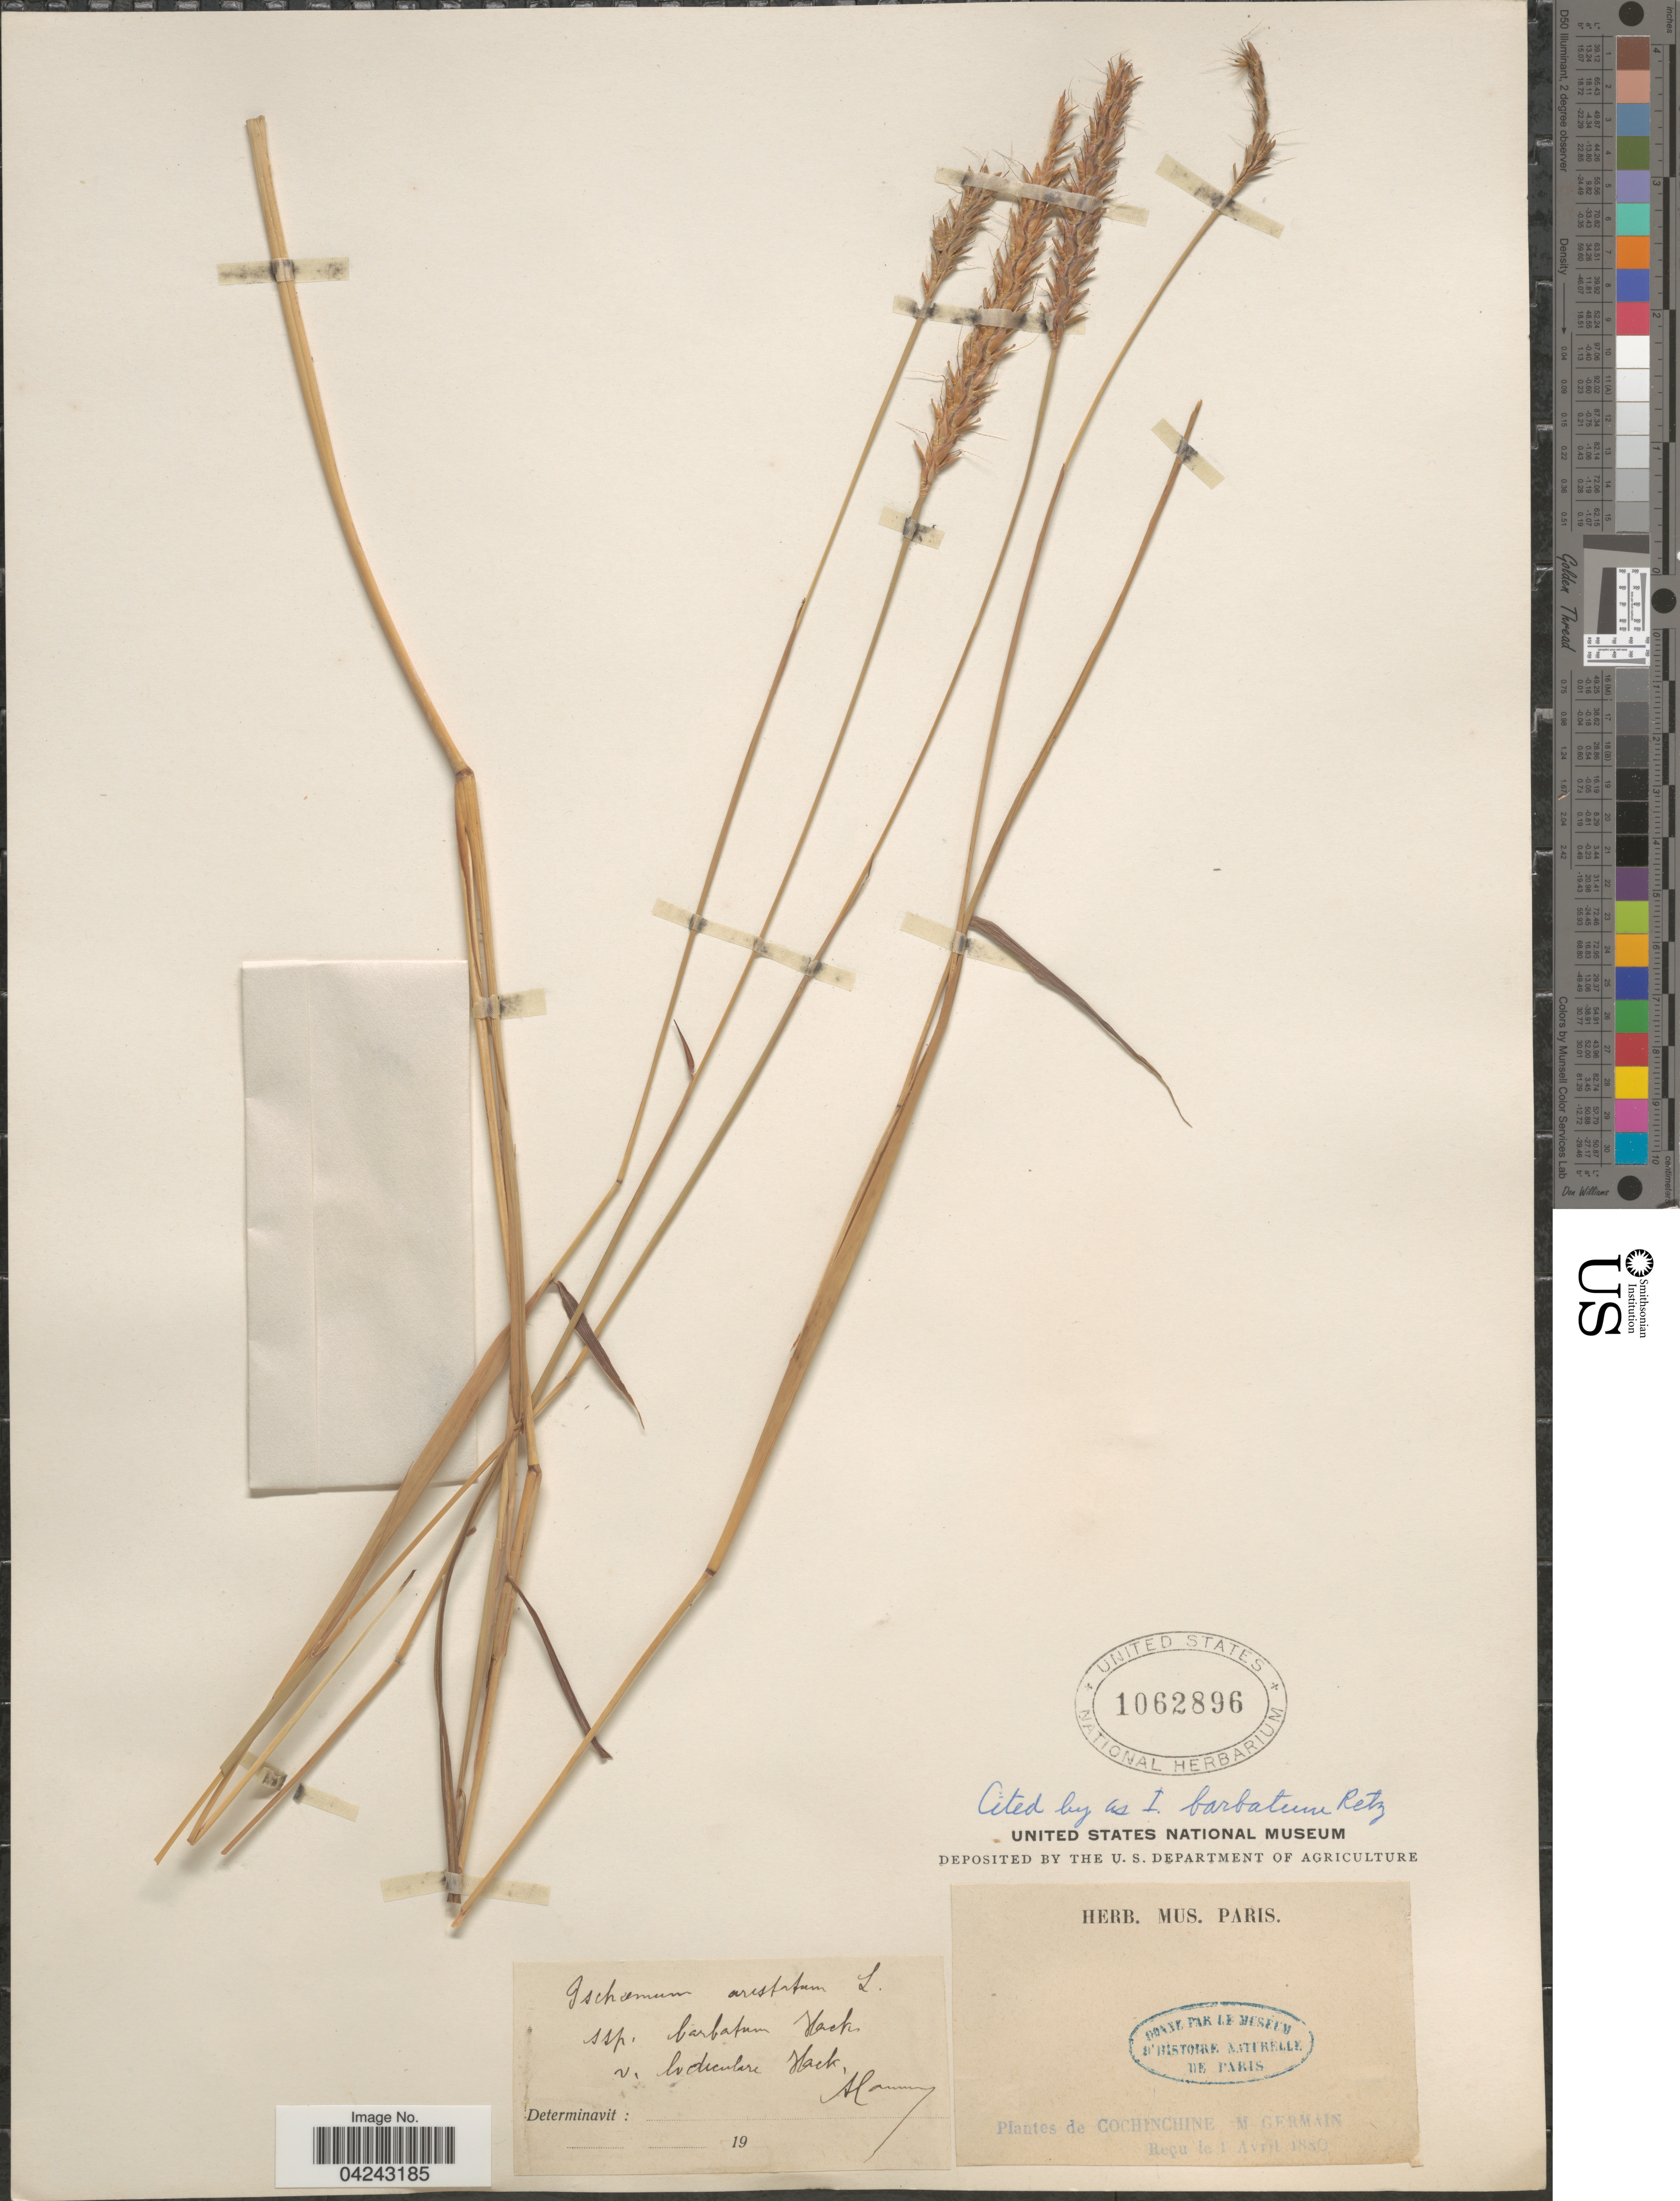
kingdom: Plantae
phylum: Tracheophyta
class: Liliopsida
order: Poales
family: Poaceae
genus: Ischaemum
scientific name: Ischaemum barbatum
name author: Blume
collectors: M. Germain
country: Vietnam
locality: Cochinchine.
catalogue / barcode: US 1062898